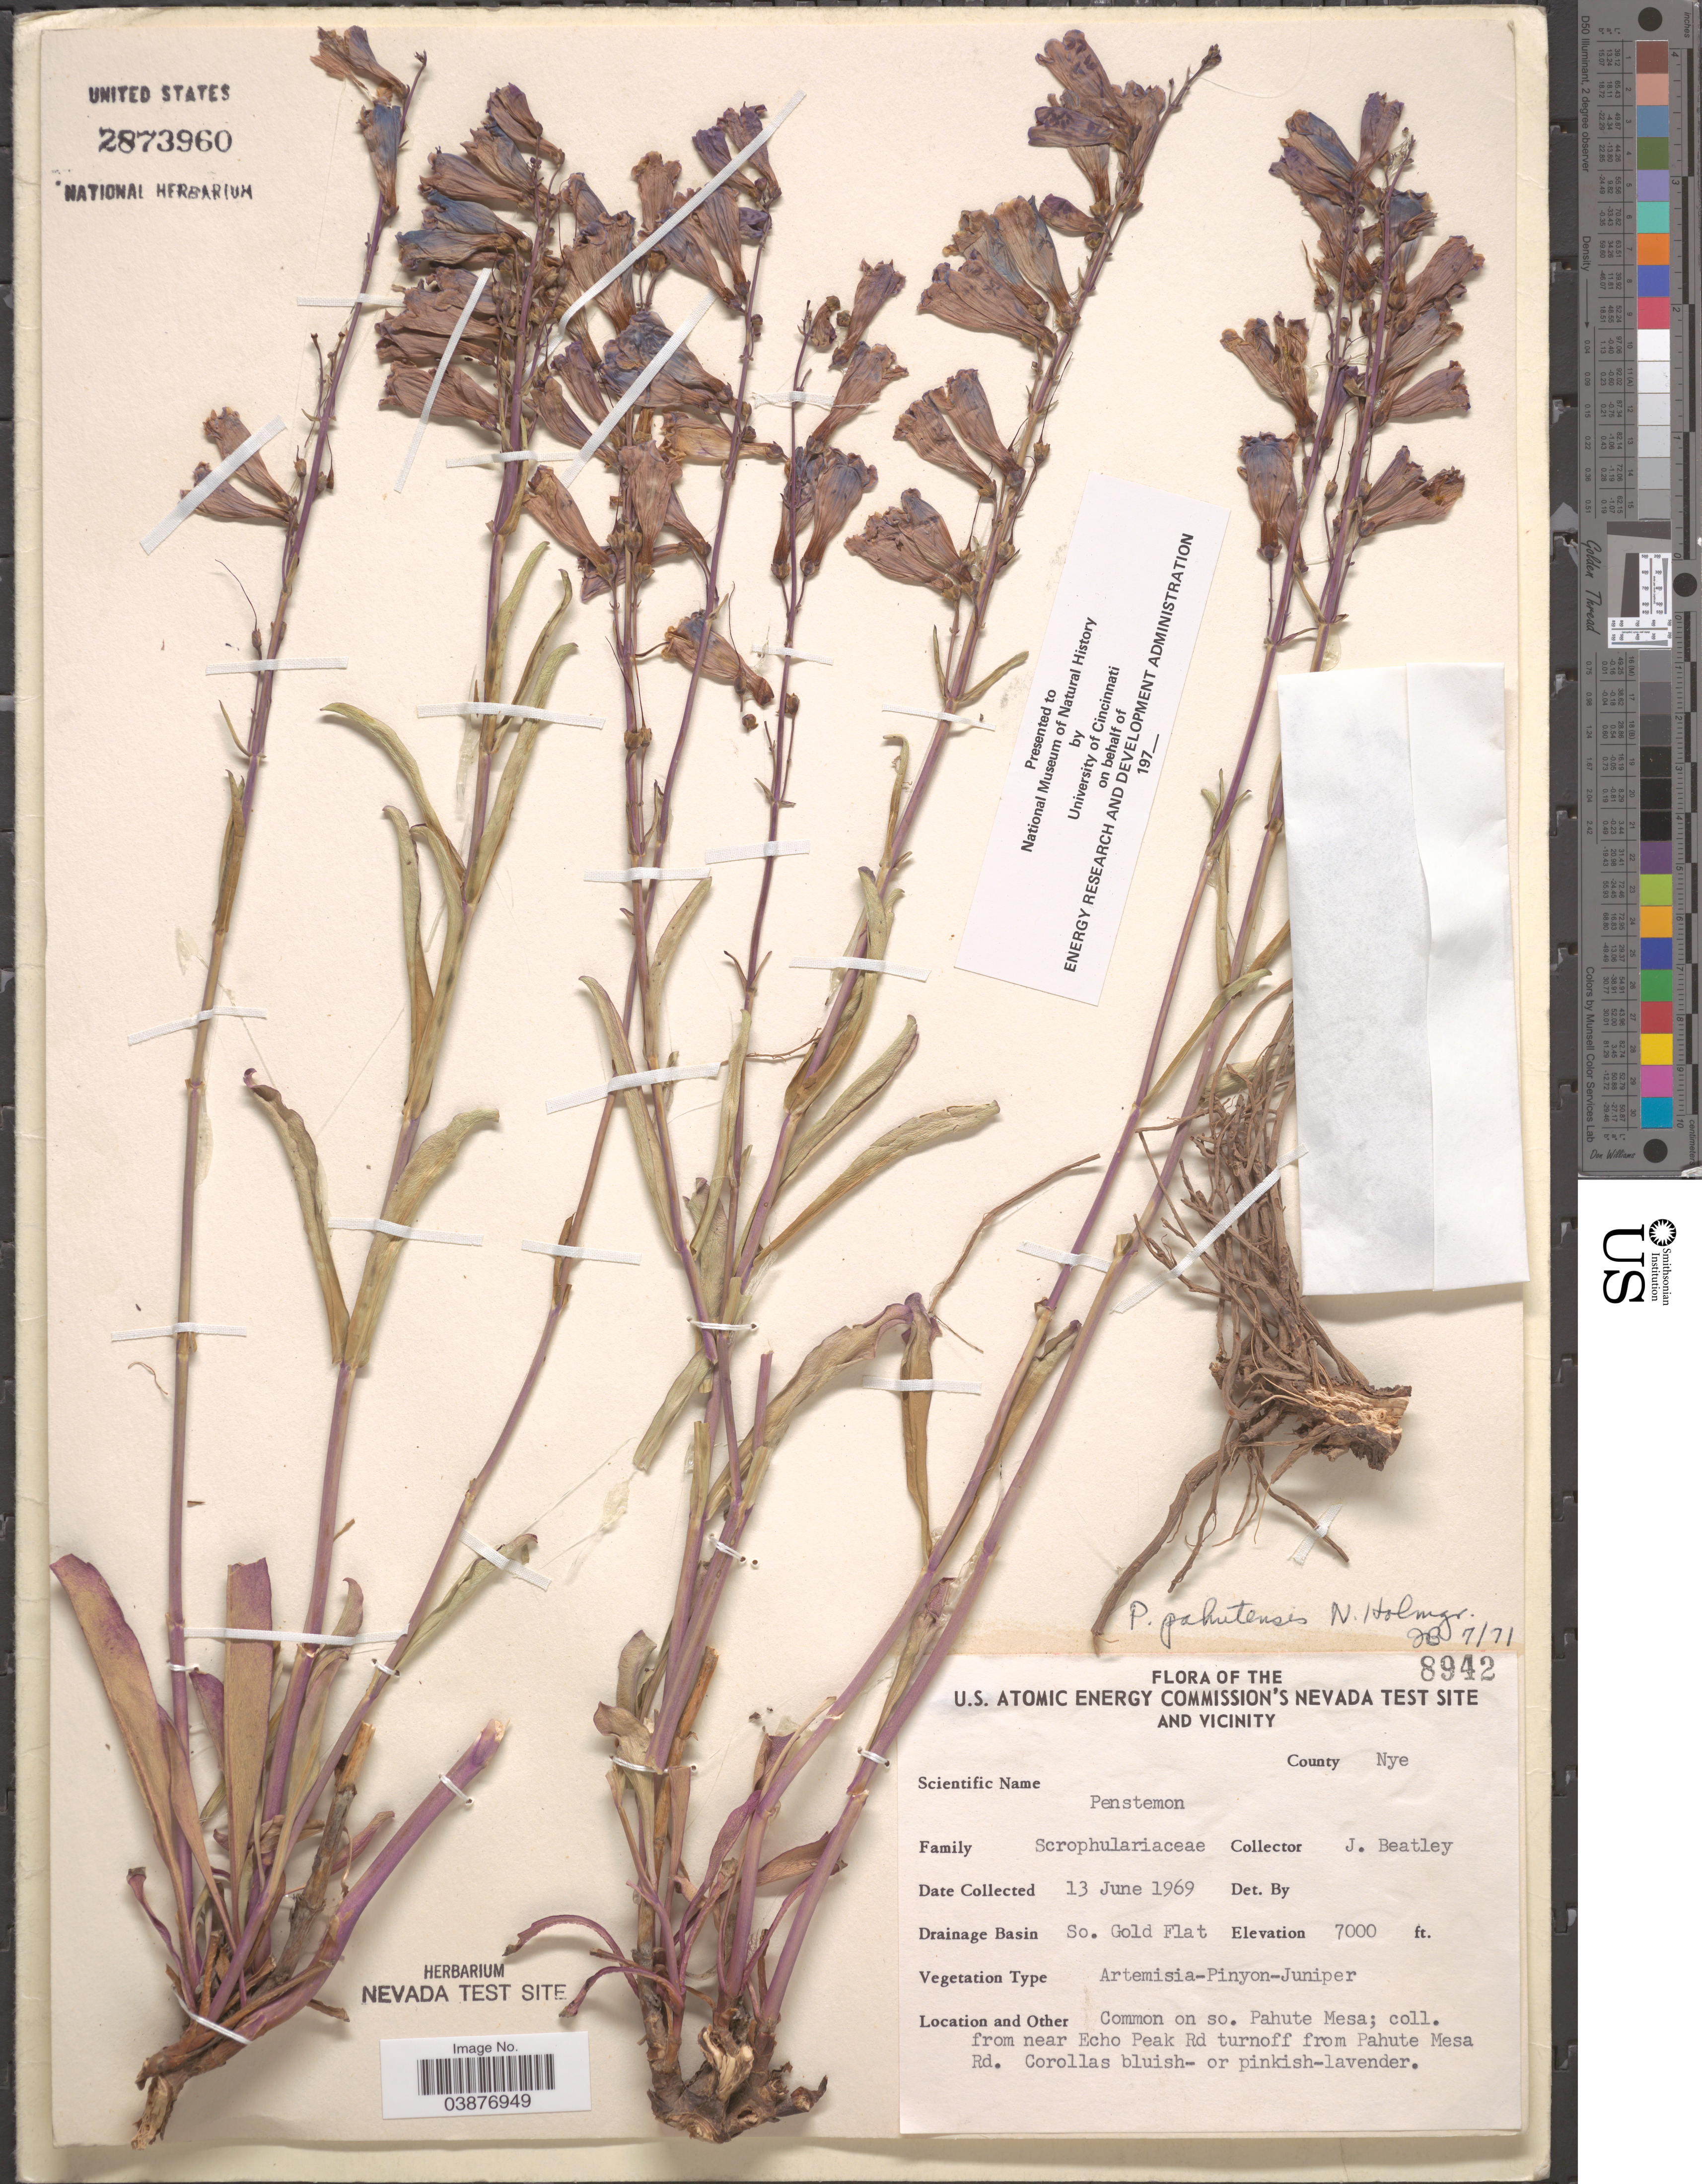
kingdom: Plantae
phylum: Tracheophyta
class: Magnoliopsida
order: Lamiales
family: Plantaginaceae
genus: Penstemon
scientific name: Penstemon pahutensis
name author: N.H. Holmgren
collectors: J. C. Beatley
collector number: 8942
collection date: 1969-06-13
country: United States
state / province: Nevada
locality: U.S. Atomic Energy Commission's Nevada Test Site and Vicinity. County Nye. Drainage Basin So. Gold Flat. On so. Pahute Mesa; From near Echo Peak Rd turnoff from Pahute Mesa Rd.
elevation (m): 2134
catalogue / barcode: US 2873960